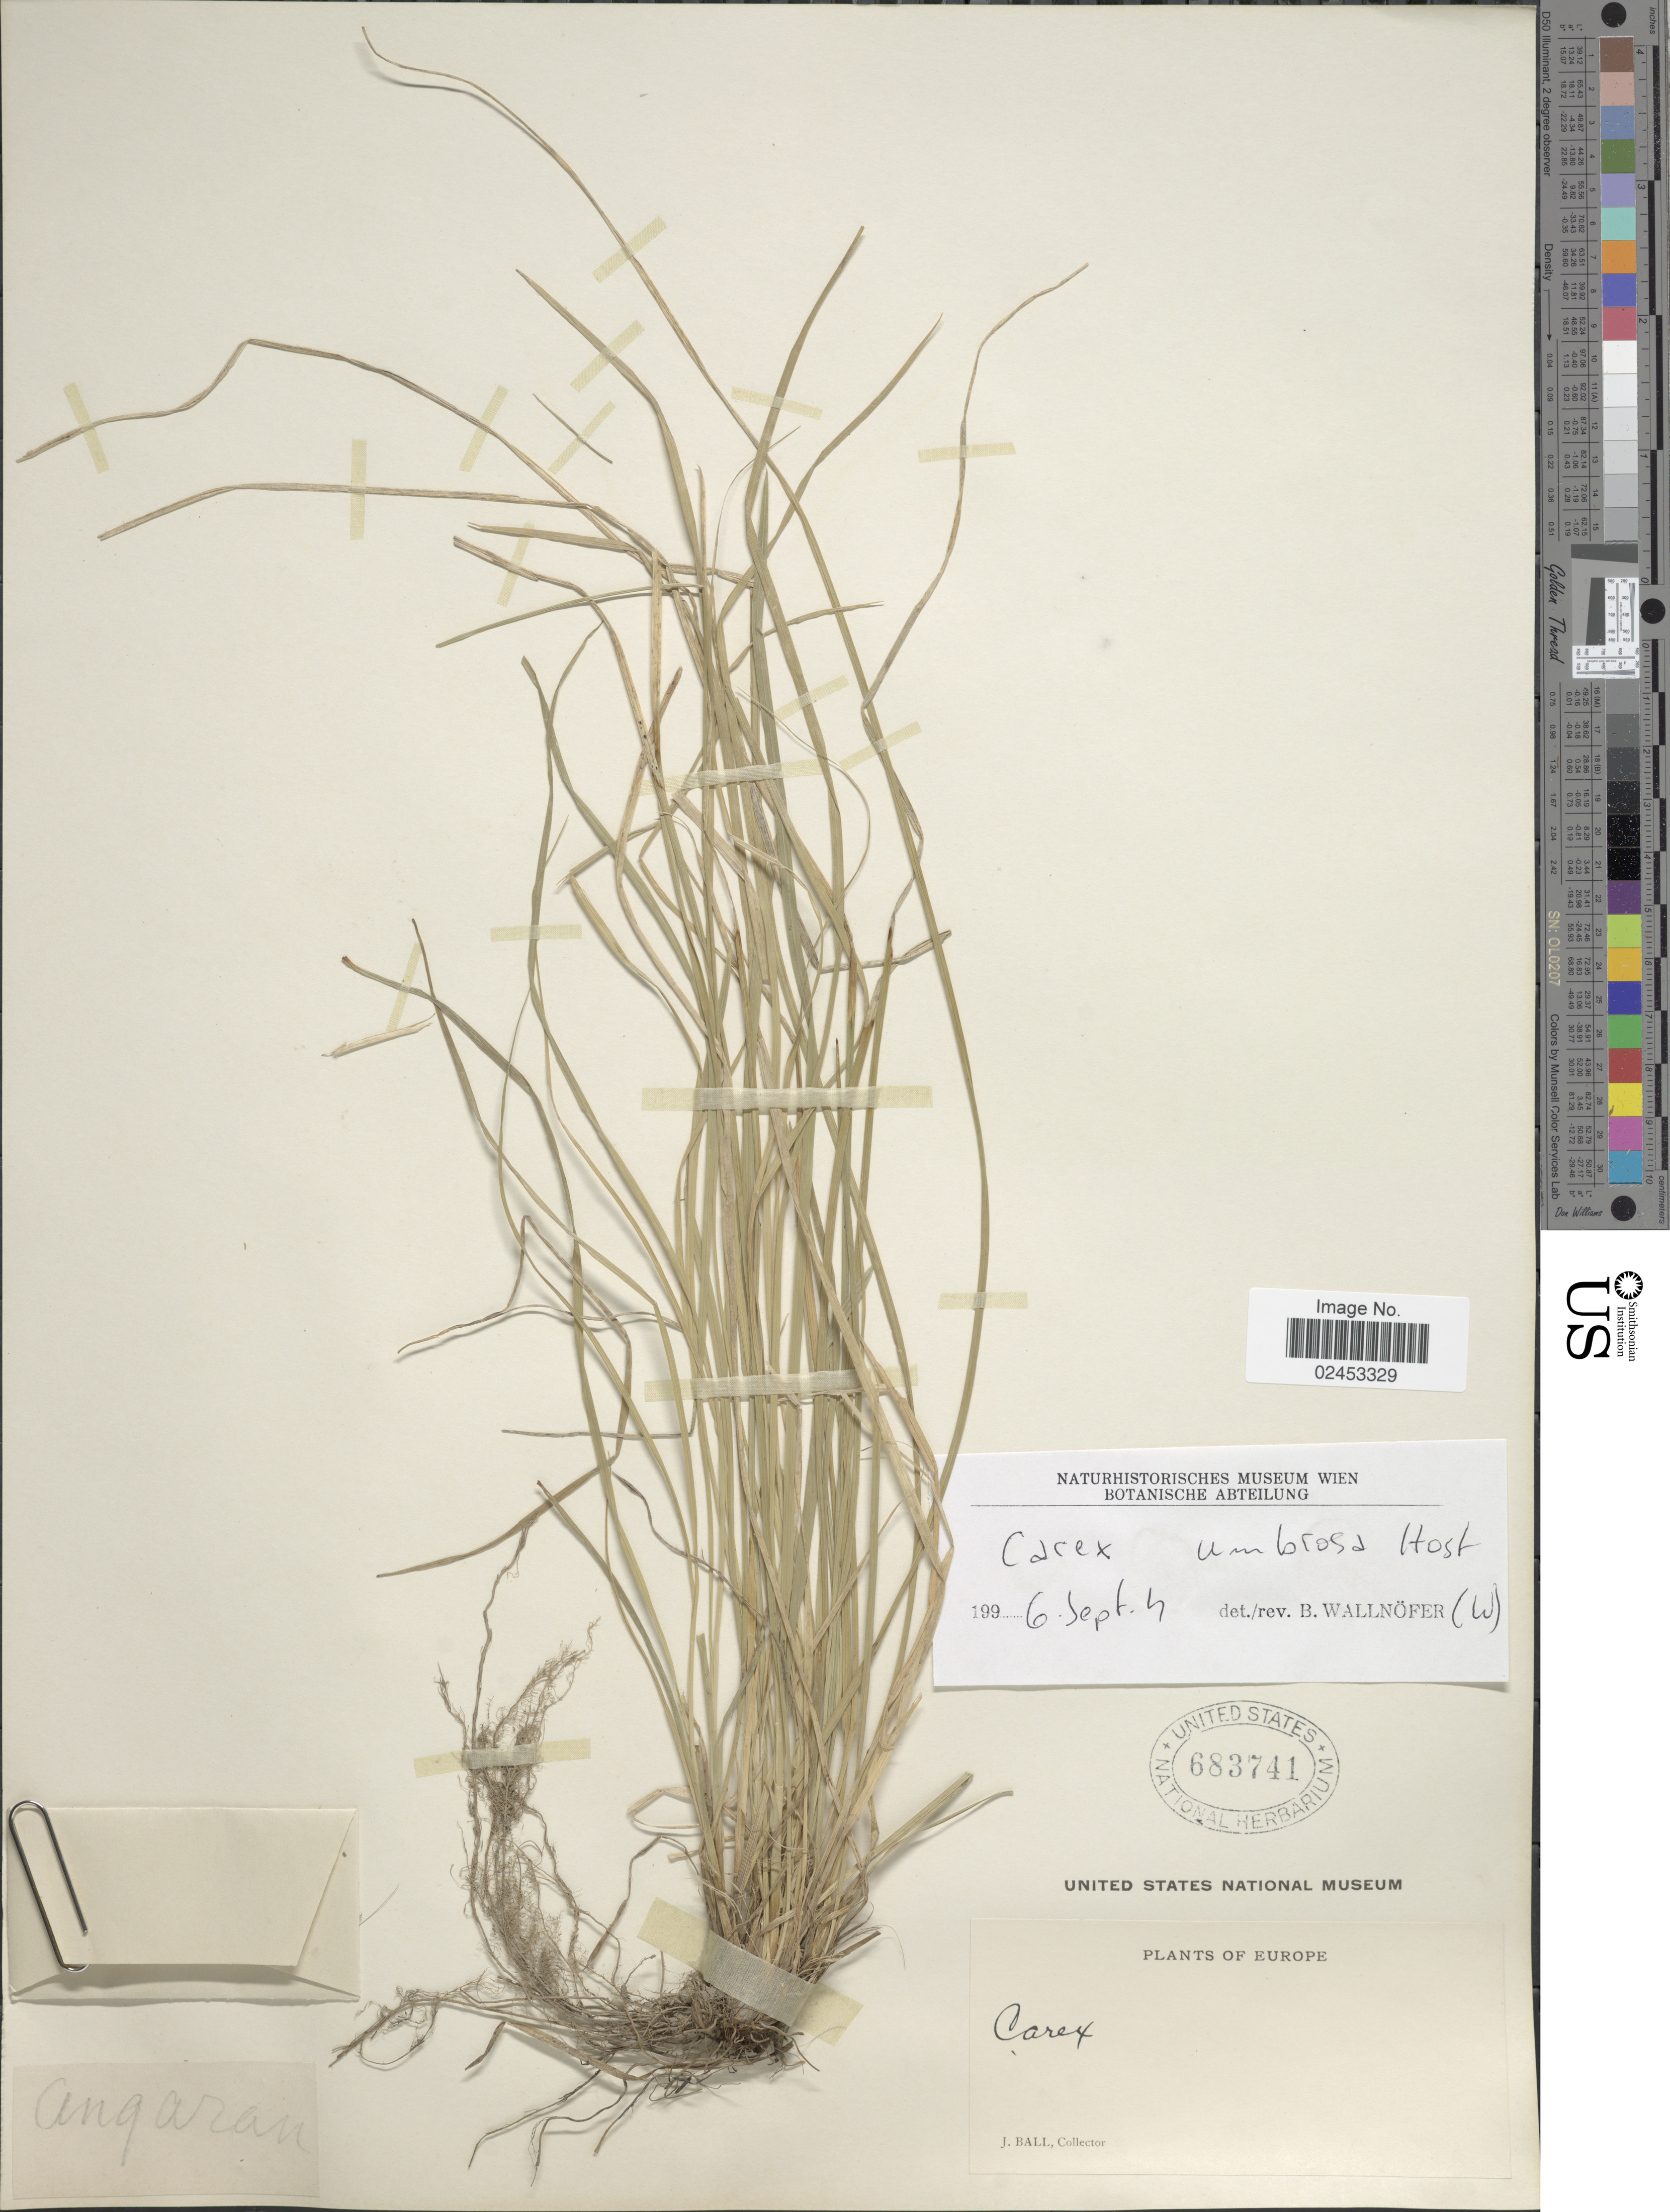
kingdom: Plantae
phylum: Tracheophyta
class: Liliopsida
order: Poales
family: Cyperaceae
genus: Carex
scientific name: Carex umbrosa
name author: Host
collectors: J. Ball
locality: Europe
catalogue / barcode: US 683741